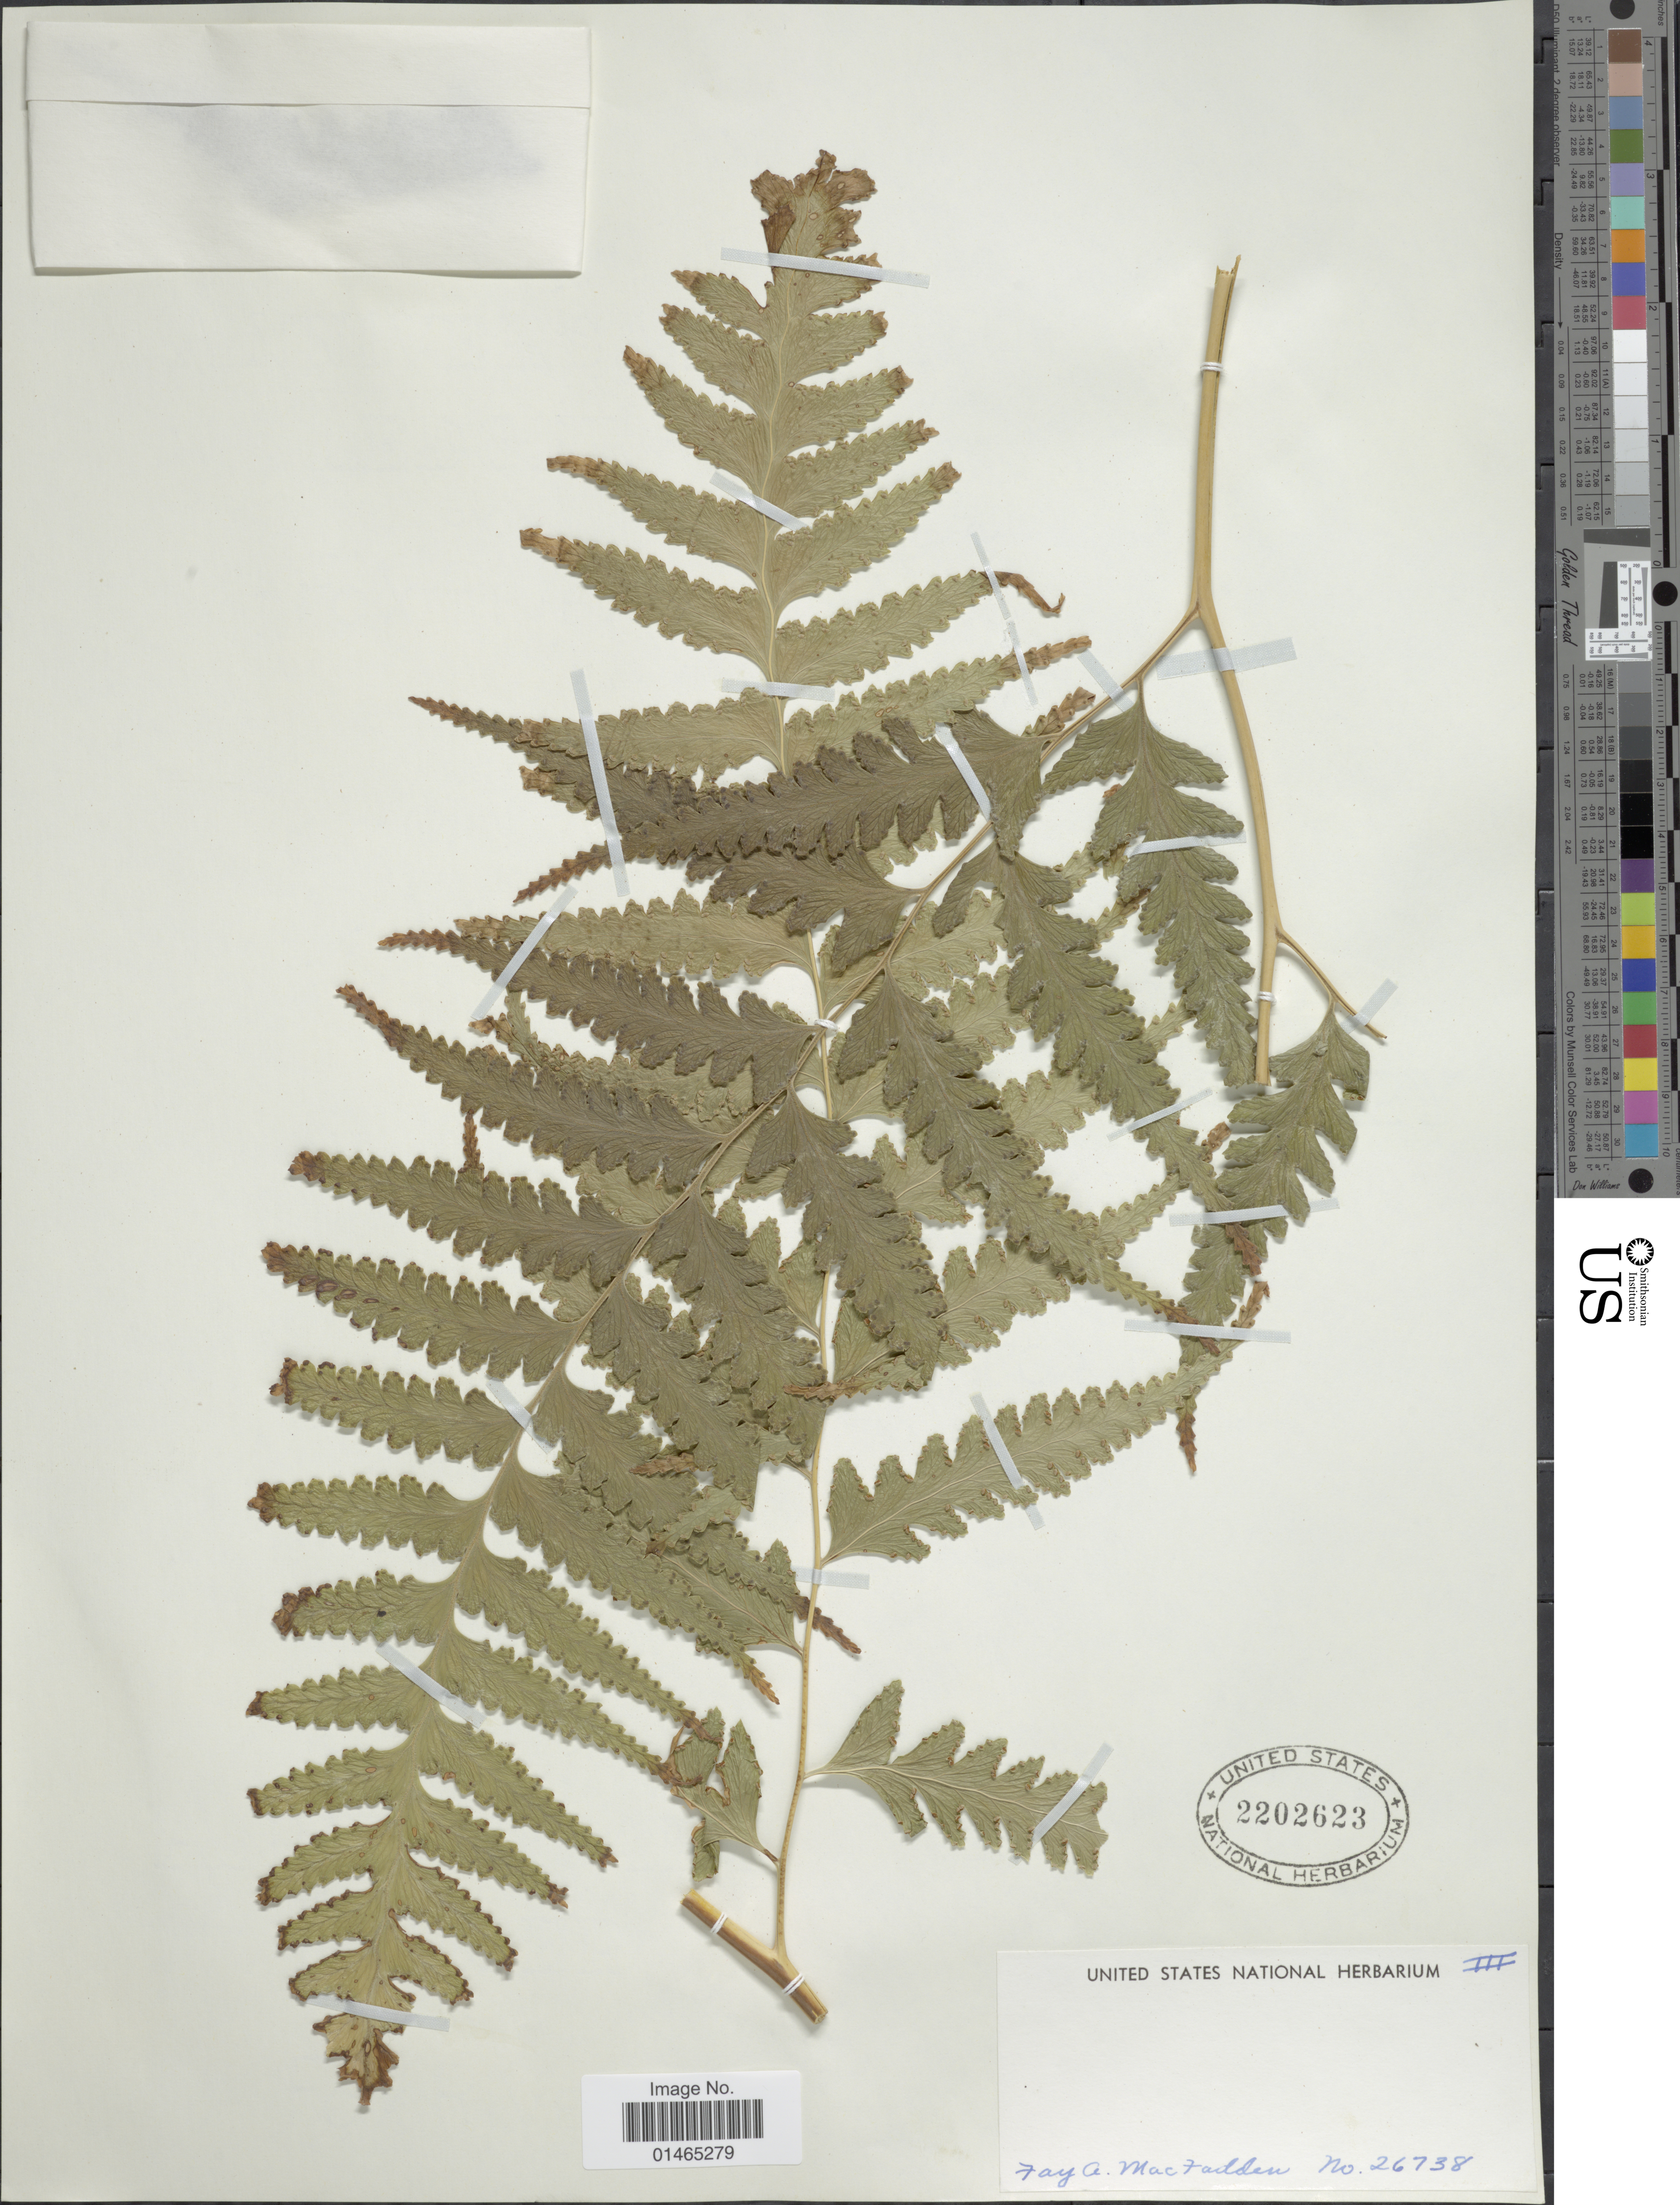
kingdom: Plantae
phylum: Tracheophyta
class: Polypodiopsida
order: Polypodiales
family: Dennstaedtiaceae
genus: Microlepia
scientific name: Microlepia platyphylla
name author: (D. Don) J. Sm.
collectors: F. MacFadden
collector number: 26738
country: United States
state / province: California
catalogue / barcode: US 2202623